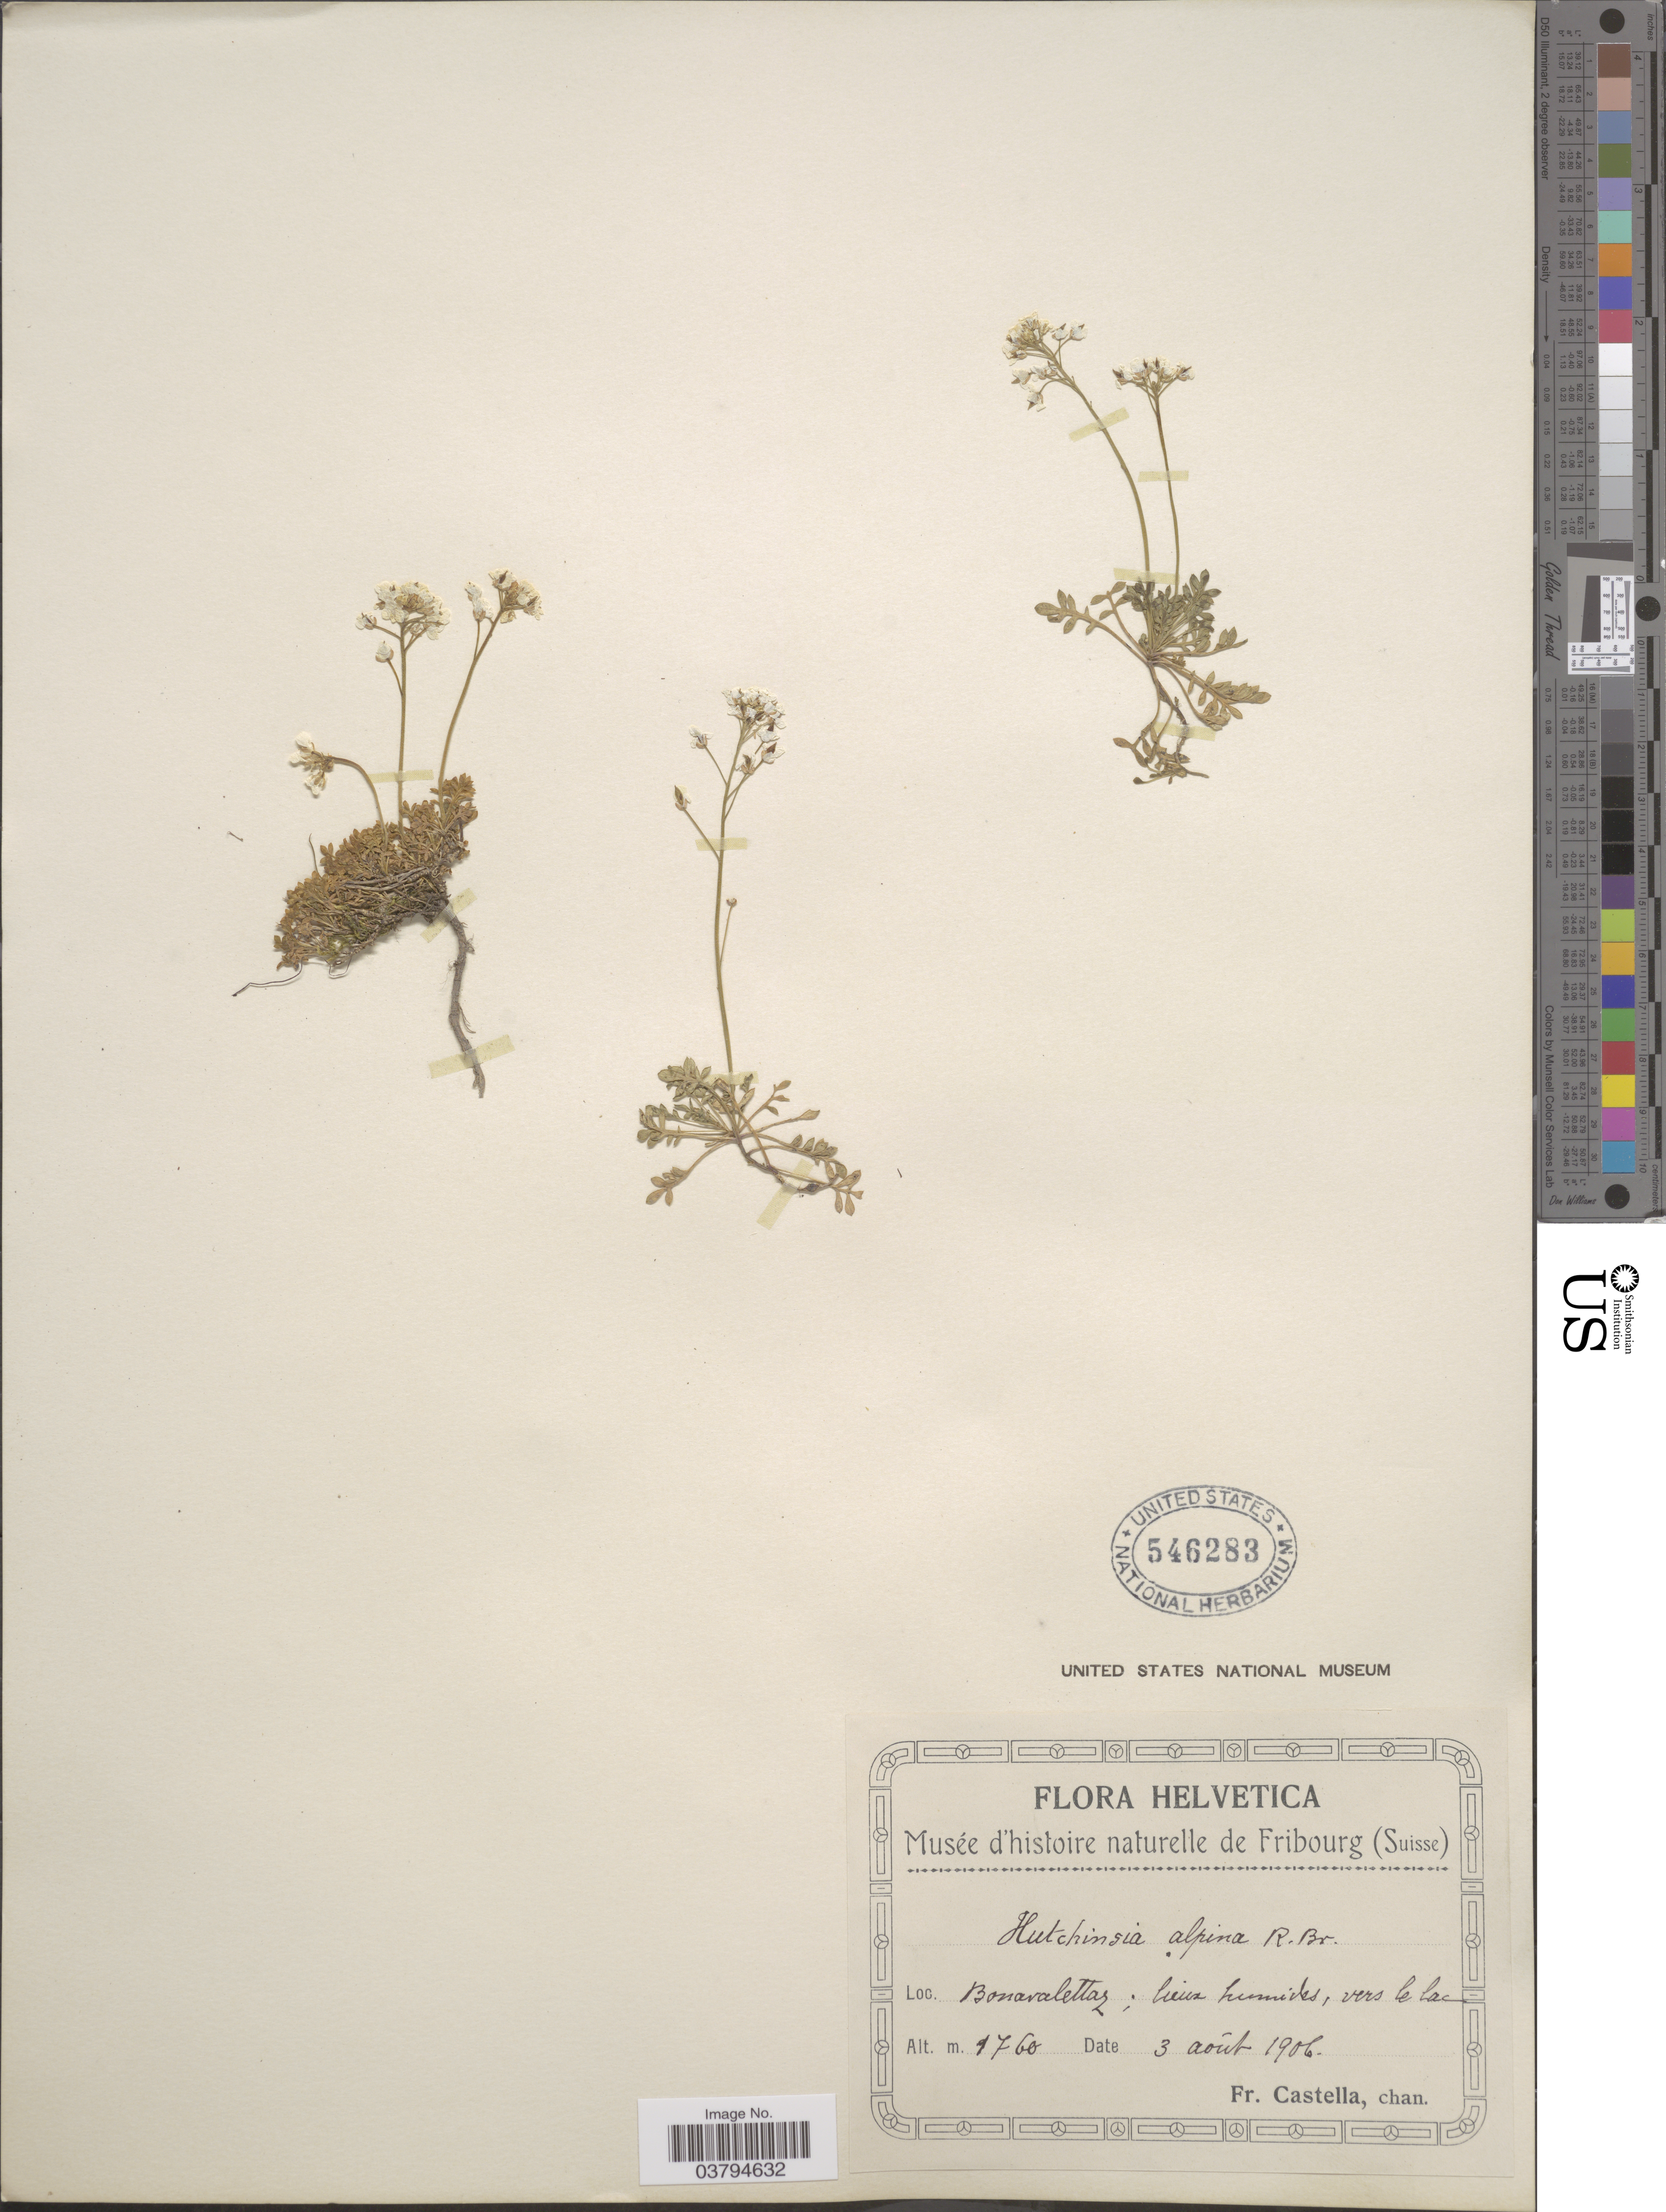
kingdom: Plantae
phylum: Tracheophyta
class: Magnoliopsida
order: Brassicales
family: Brassicaceae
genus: Hutchinsia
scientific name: Hutchinsia alpina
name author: W.T. Aiton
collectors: Fr. Castella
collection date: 1906-08-03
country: Switzerland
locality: Helvetica. Bonavalettaz.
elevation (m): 1760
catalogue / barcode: US 546283